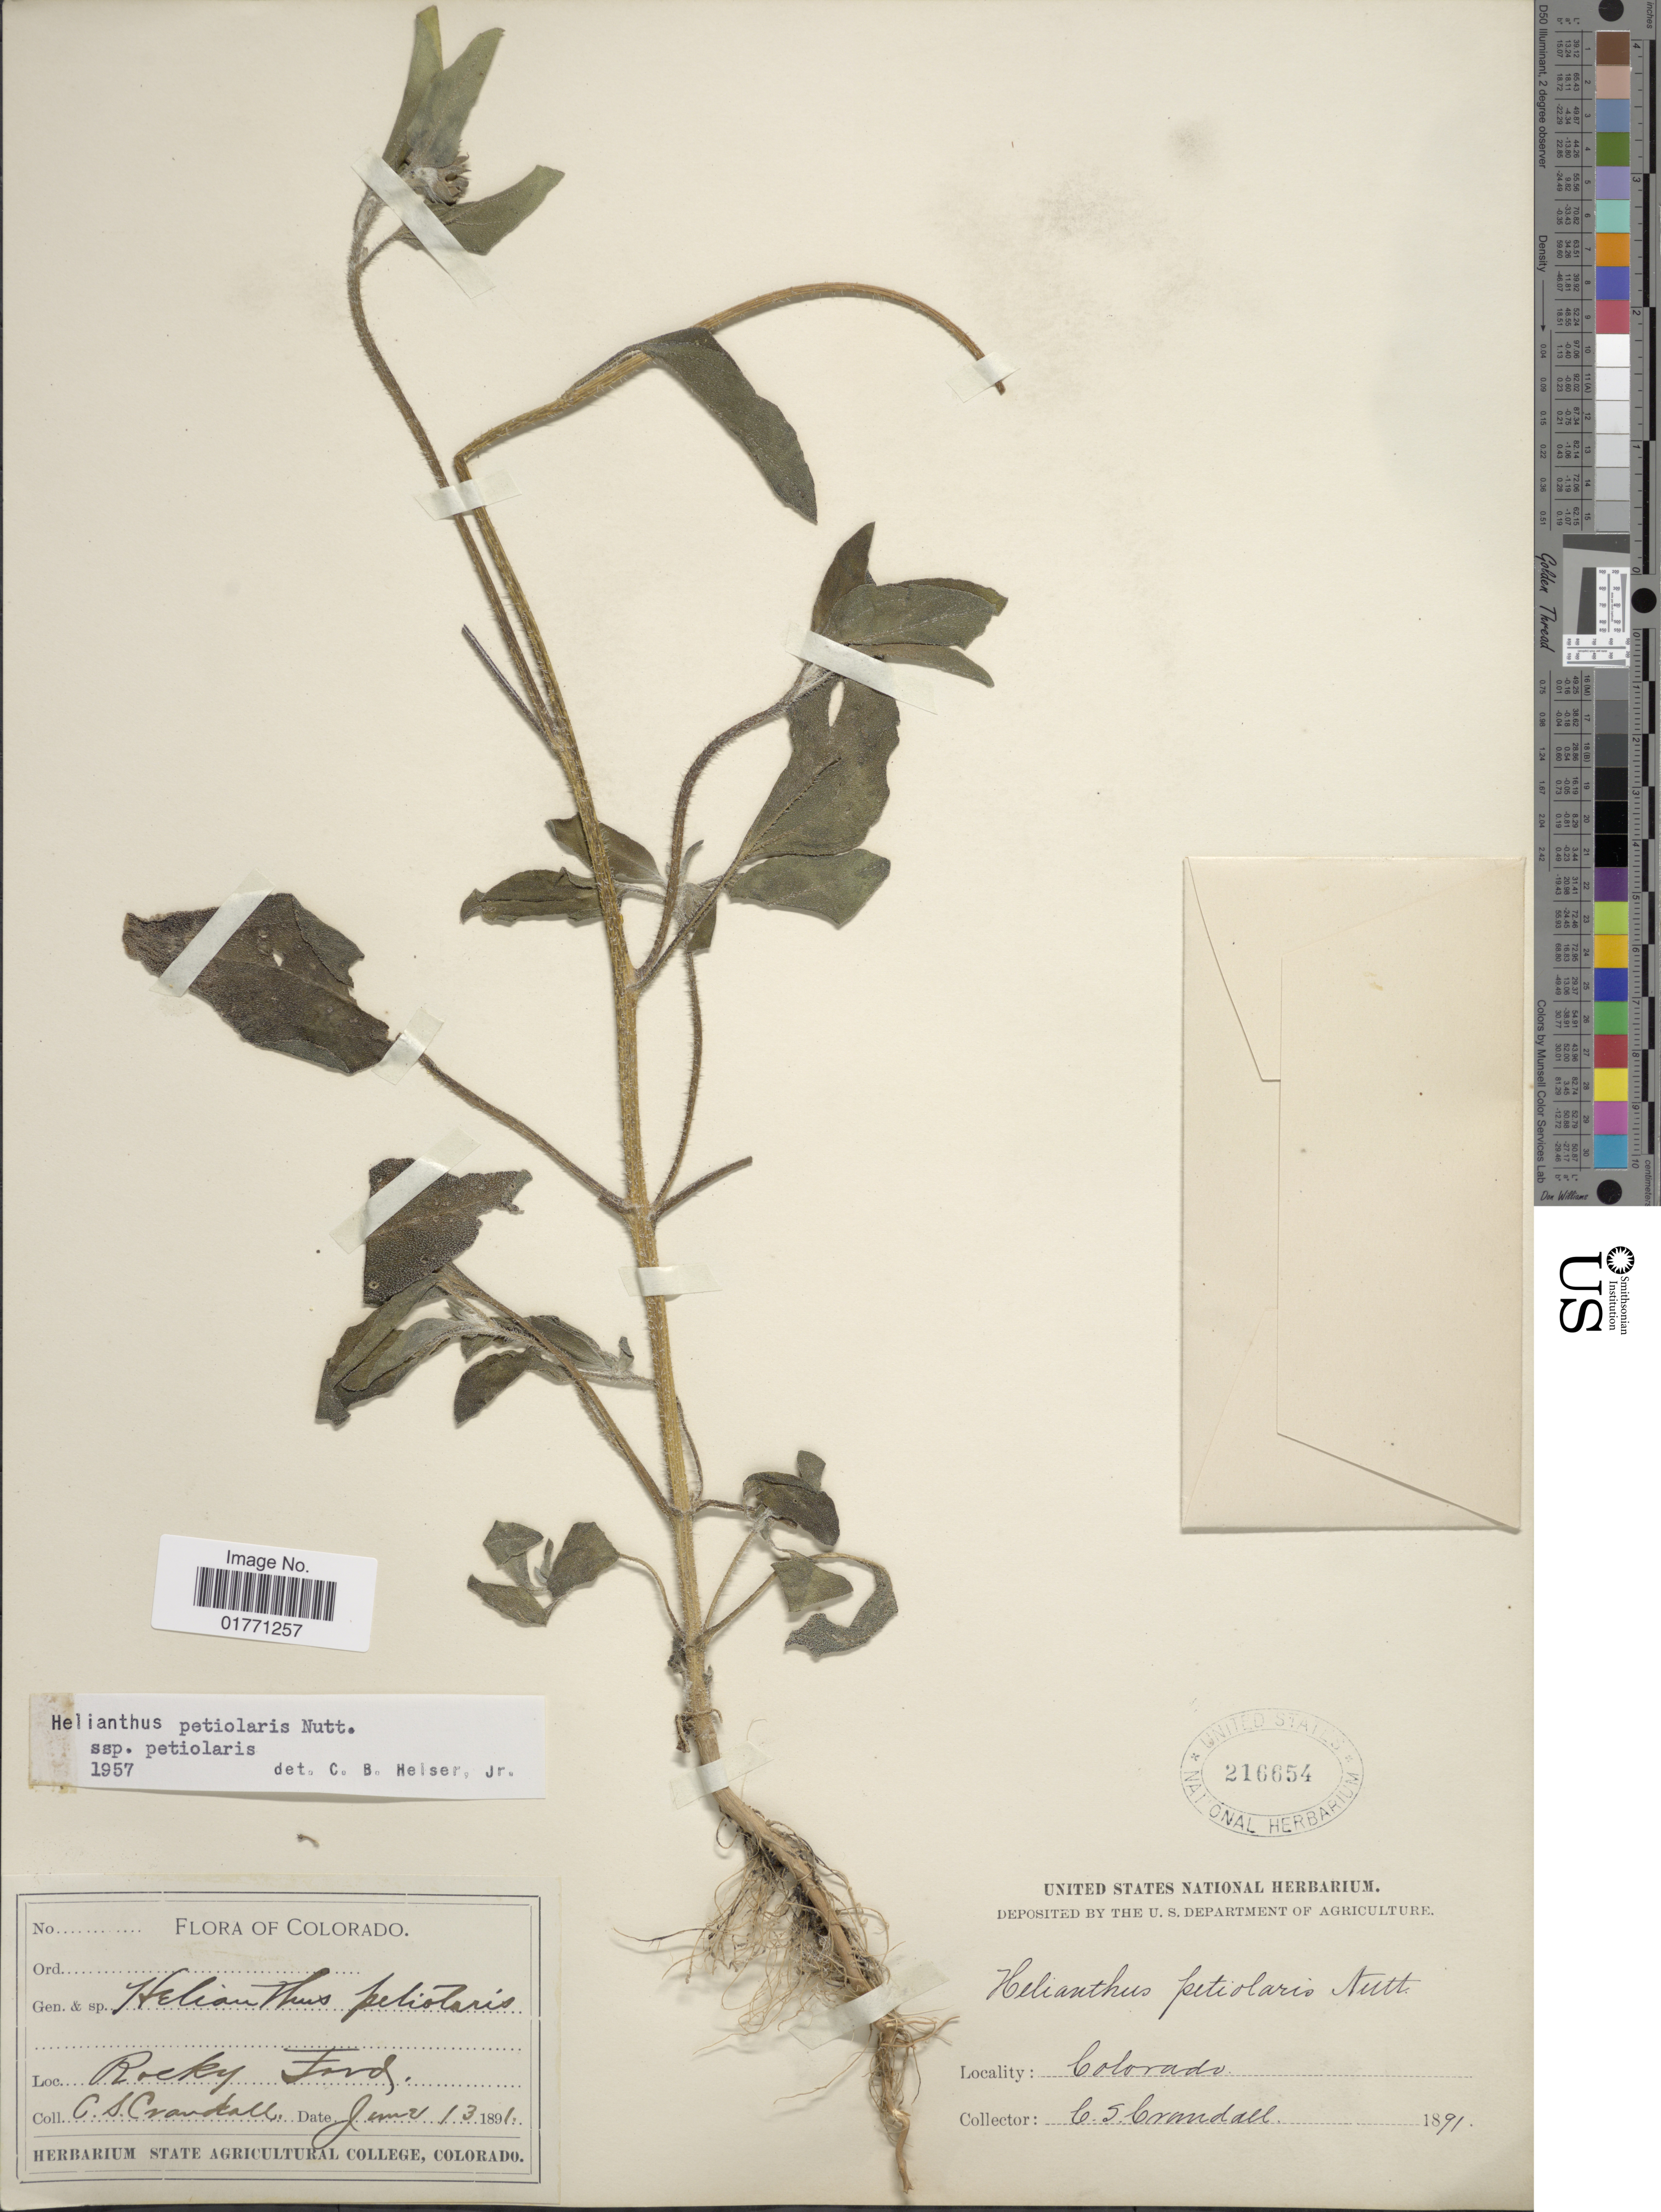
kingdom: Plantae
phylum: Tracheophyta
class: Magnoliopsida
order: Asterales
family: Asteraceae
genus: Helianthus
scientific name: Helianthus petiolaris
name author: Nutt.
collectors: C. Crandall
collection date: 1891-06-13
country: United States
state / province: Colorado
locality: Rocky Ford.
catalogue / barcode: US 216654